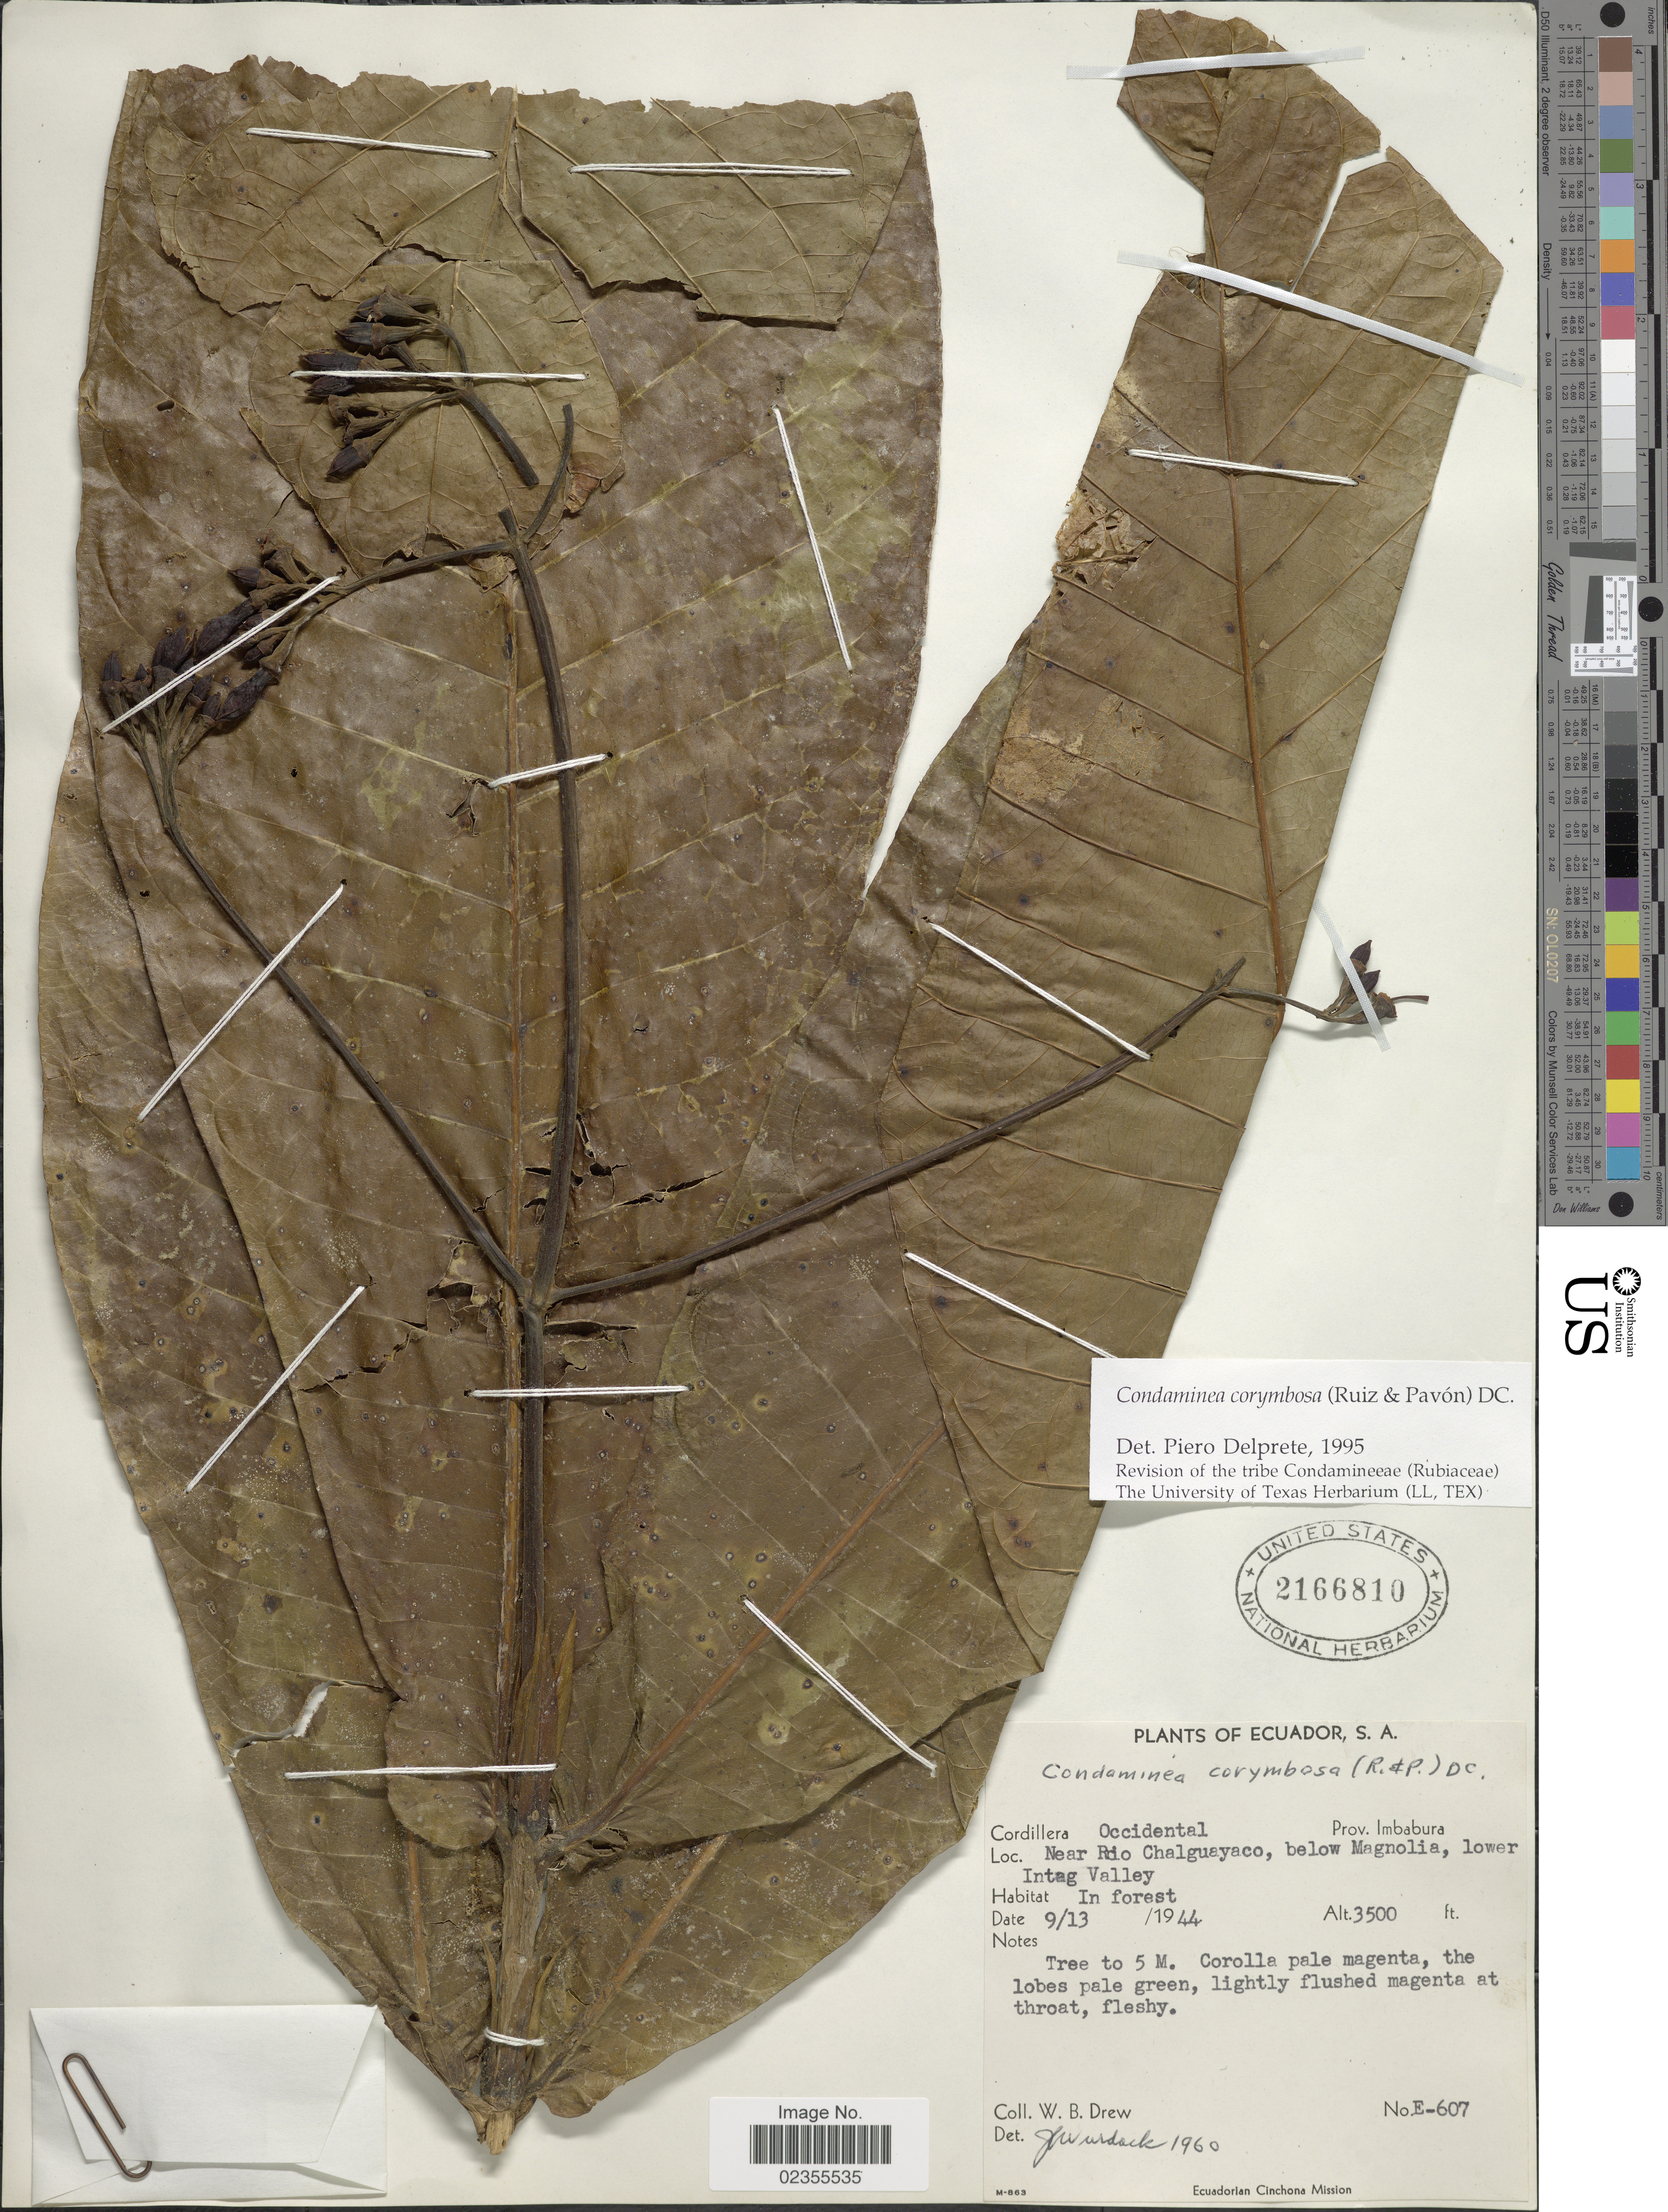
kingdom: Plantae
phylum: Tracheophyta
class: Magnoliopsida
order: Gentianales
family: Rubiaceae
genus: Condaminea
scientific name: Condaminea corymbosa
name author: (Ruiz & Pav.) DC.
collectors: W. B. Drew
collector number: E-607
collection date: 1944-09-13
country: Ecuador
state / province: Imbabura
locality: Cordillera Occidental. Near Rio Chalguayaco, below Magnolia, lower Intag Valley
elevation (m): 1067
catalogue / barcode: US 2166810